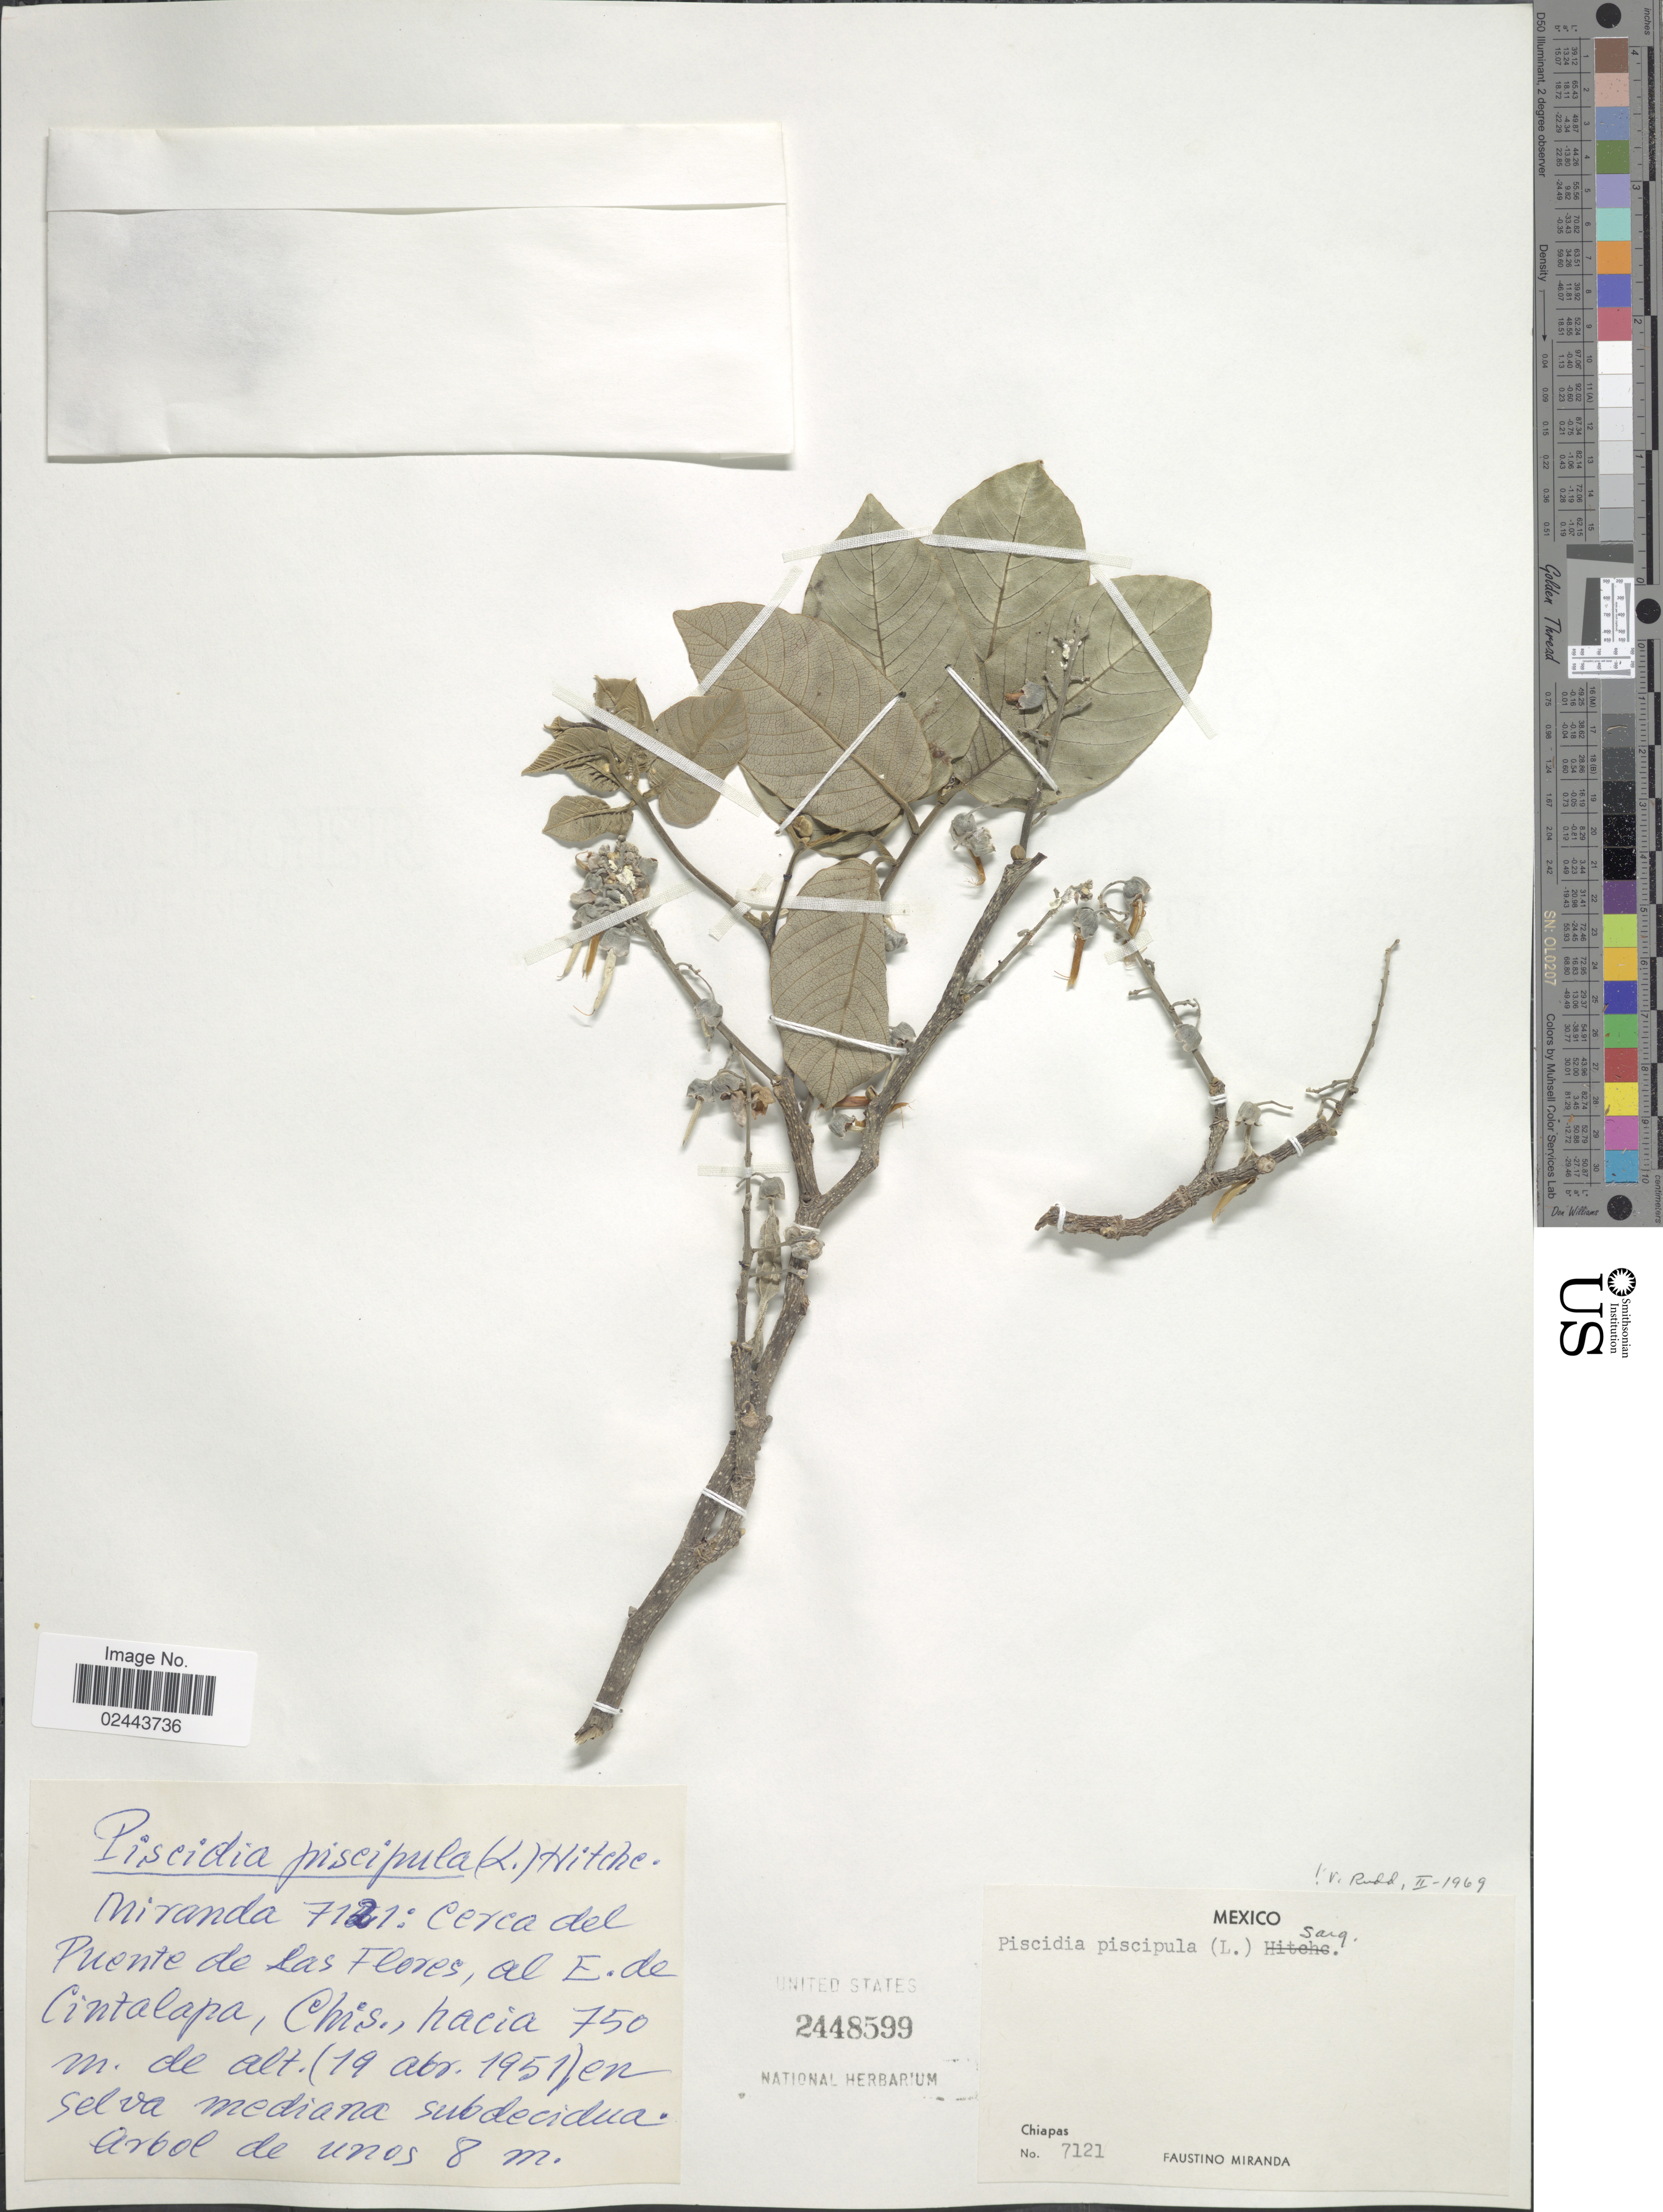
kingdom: Plantae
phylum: Tracheophyta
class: Magnoliopsida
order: Fabales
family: Fabaceae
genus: Piscidia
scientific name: Piscidia piscipula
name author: (L.) Sarg.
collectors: F. Miranda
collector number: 7121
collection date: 1951-04-19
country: Mexico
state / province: Chiapas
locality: Cerca del Puenta de las Flores, al E. de Cintalapa, en selva mediana subdecidua.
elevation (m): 750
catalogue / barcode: US 2448599